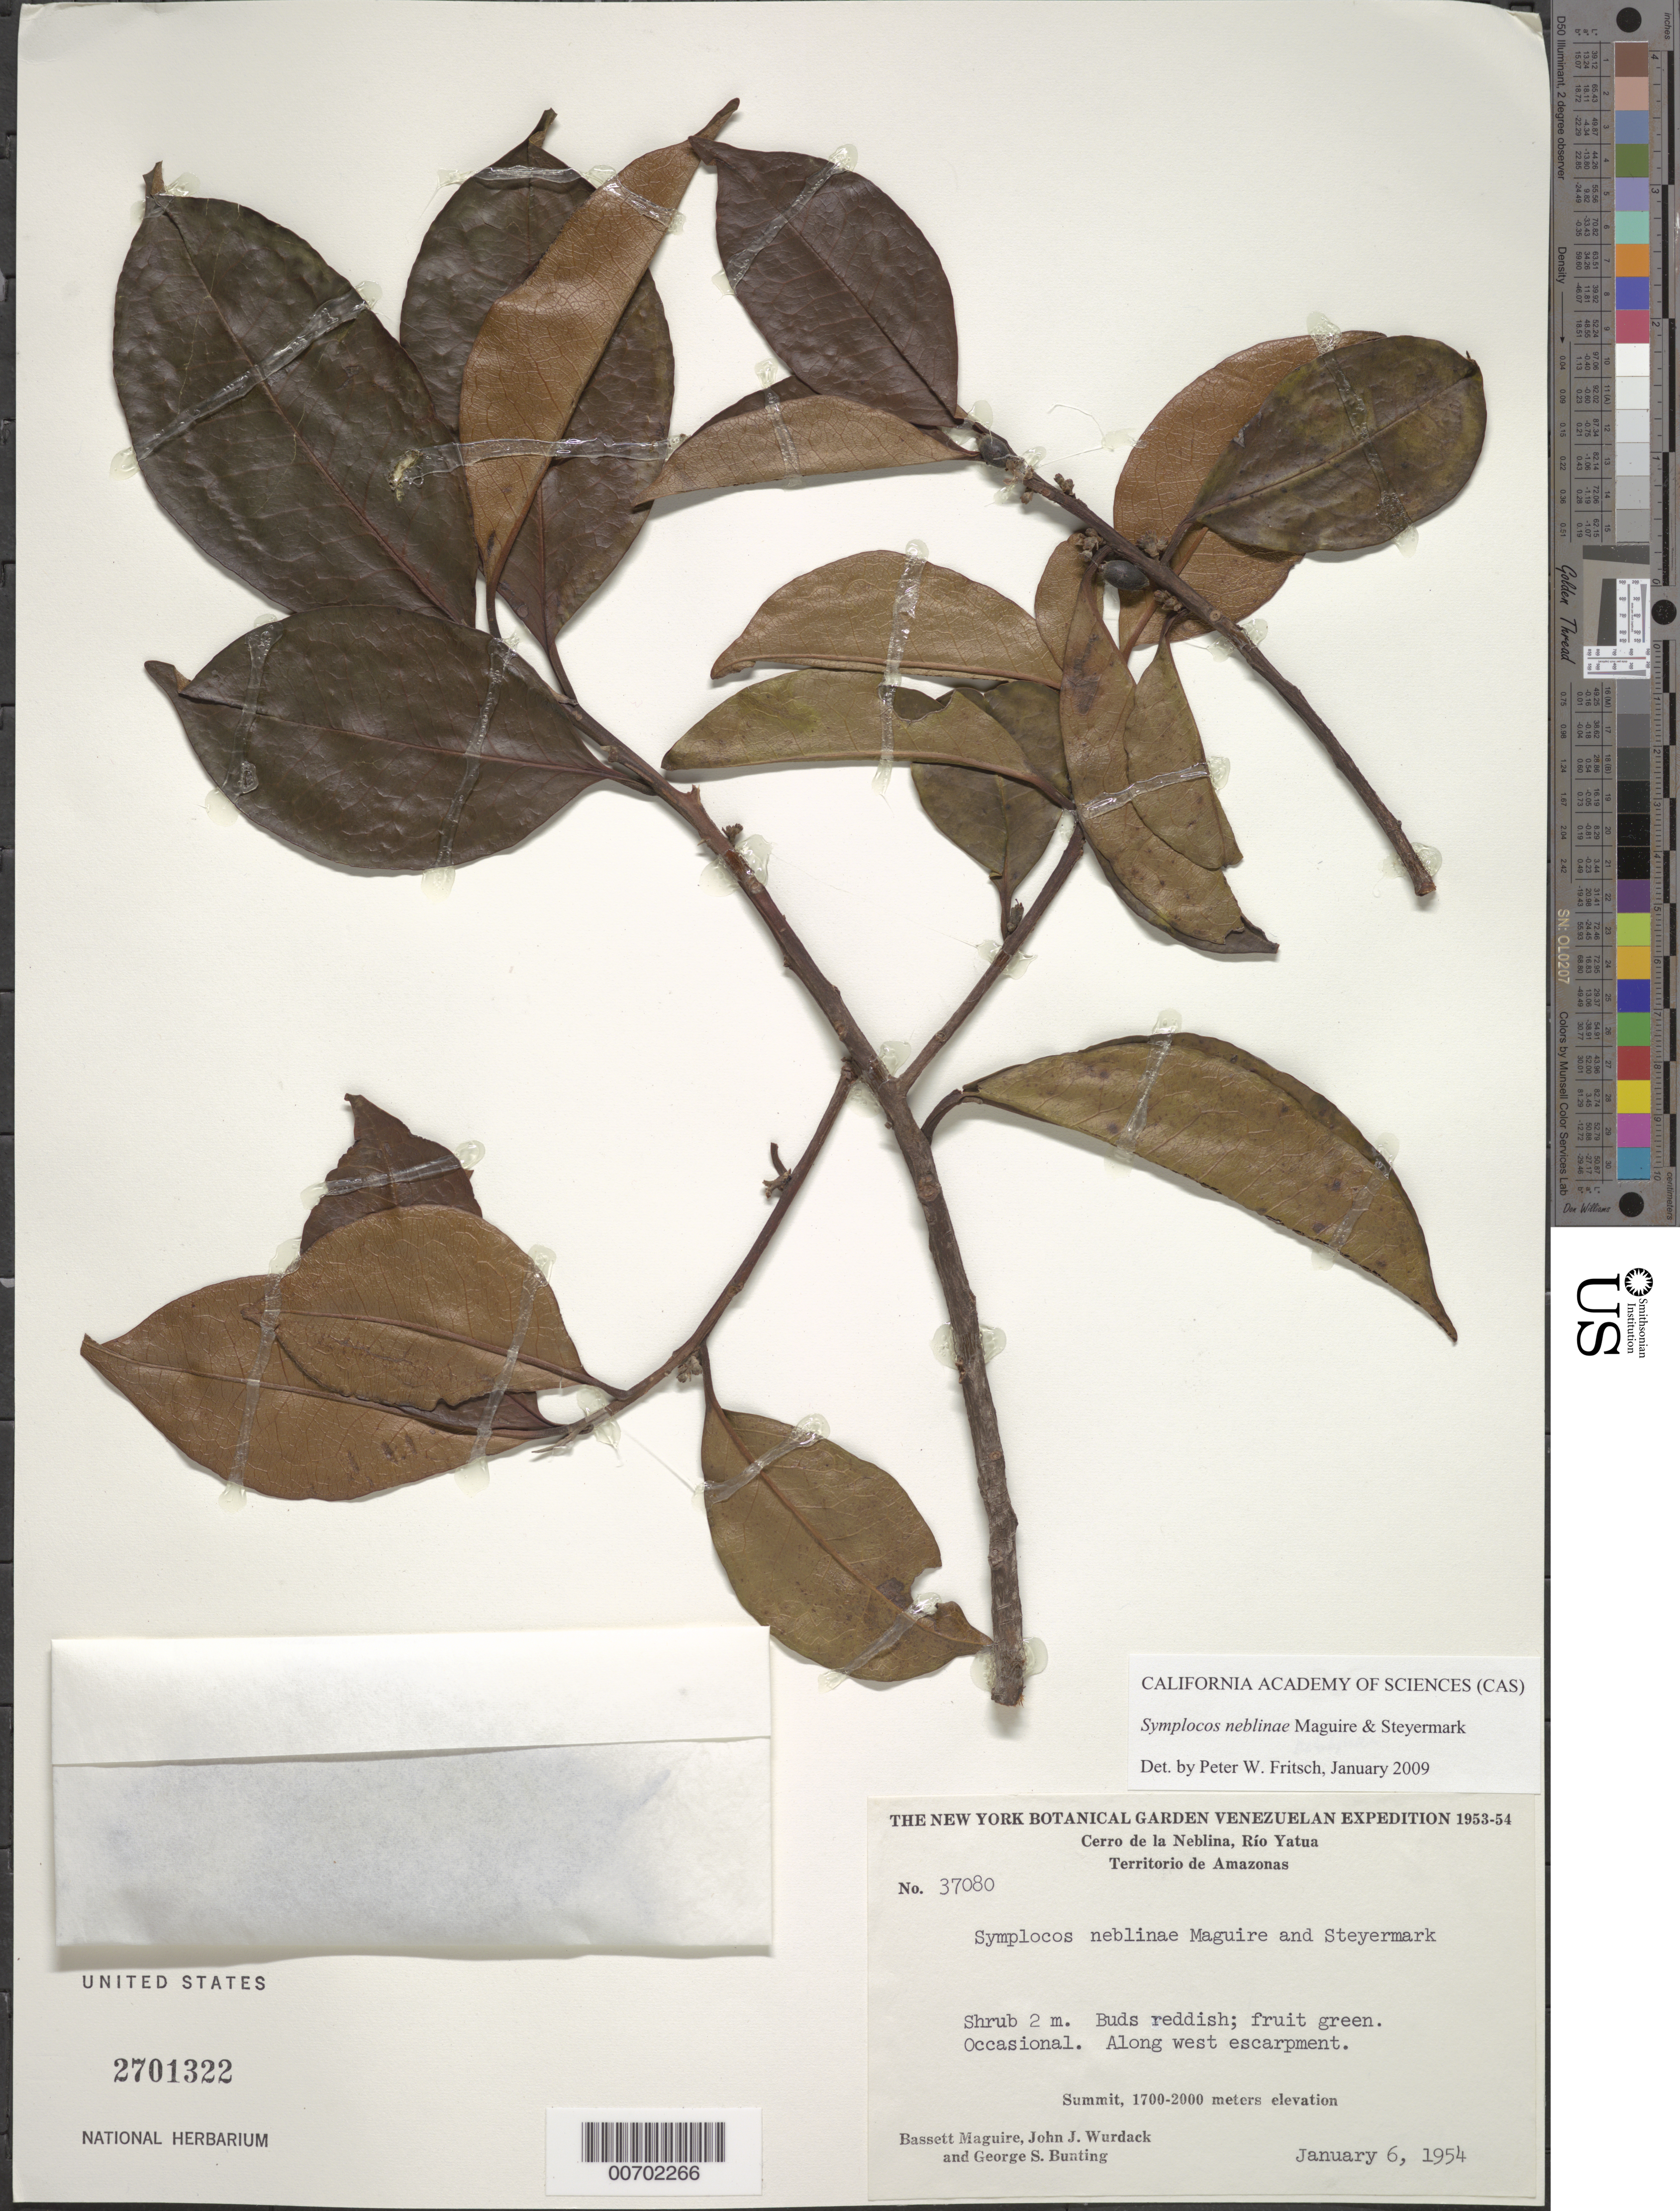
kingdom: Plantae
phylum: Tracheophyta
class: Magnoliopsida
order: Ericales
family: Symplocaceae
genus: Symplocos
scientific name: Symplocos neblinae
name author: Maguire & Steyerm.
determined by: Fritsch, Peter W.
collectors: B. Maguire, J. J. Wurdack & G. S. Bunting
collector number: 37080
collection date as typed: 6-Jan-54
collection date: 1954-01-06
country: Venezuela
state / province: Amazonas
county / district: Río Negro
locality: Cerro de la Neblina, Río Yatua, W escarpment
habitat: Along escarpment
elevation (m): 1700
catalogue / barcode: US 2701322